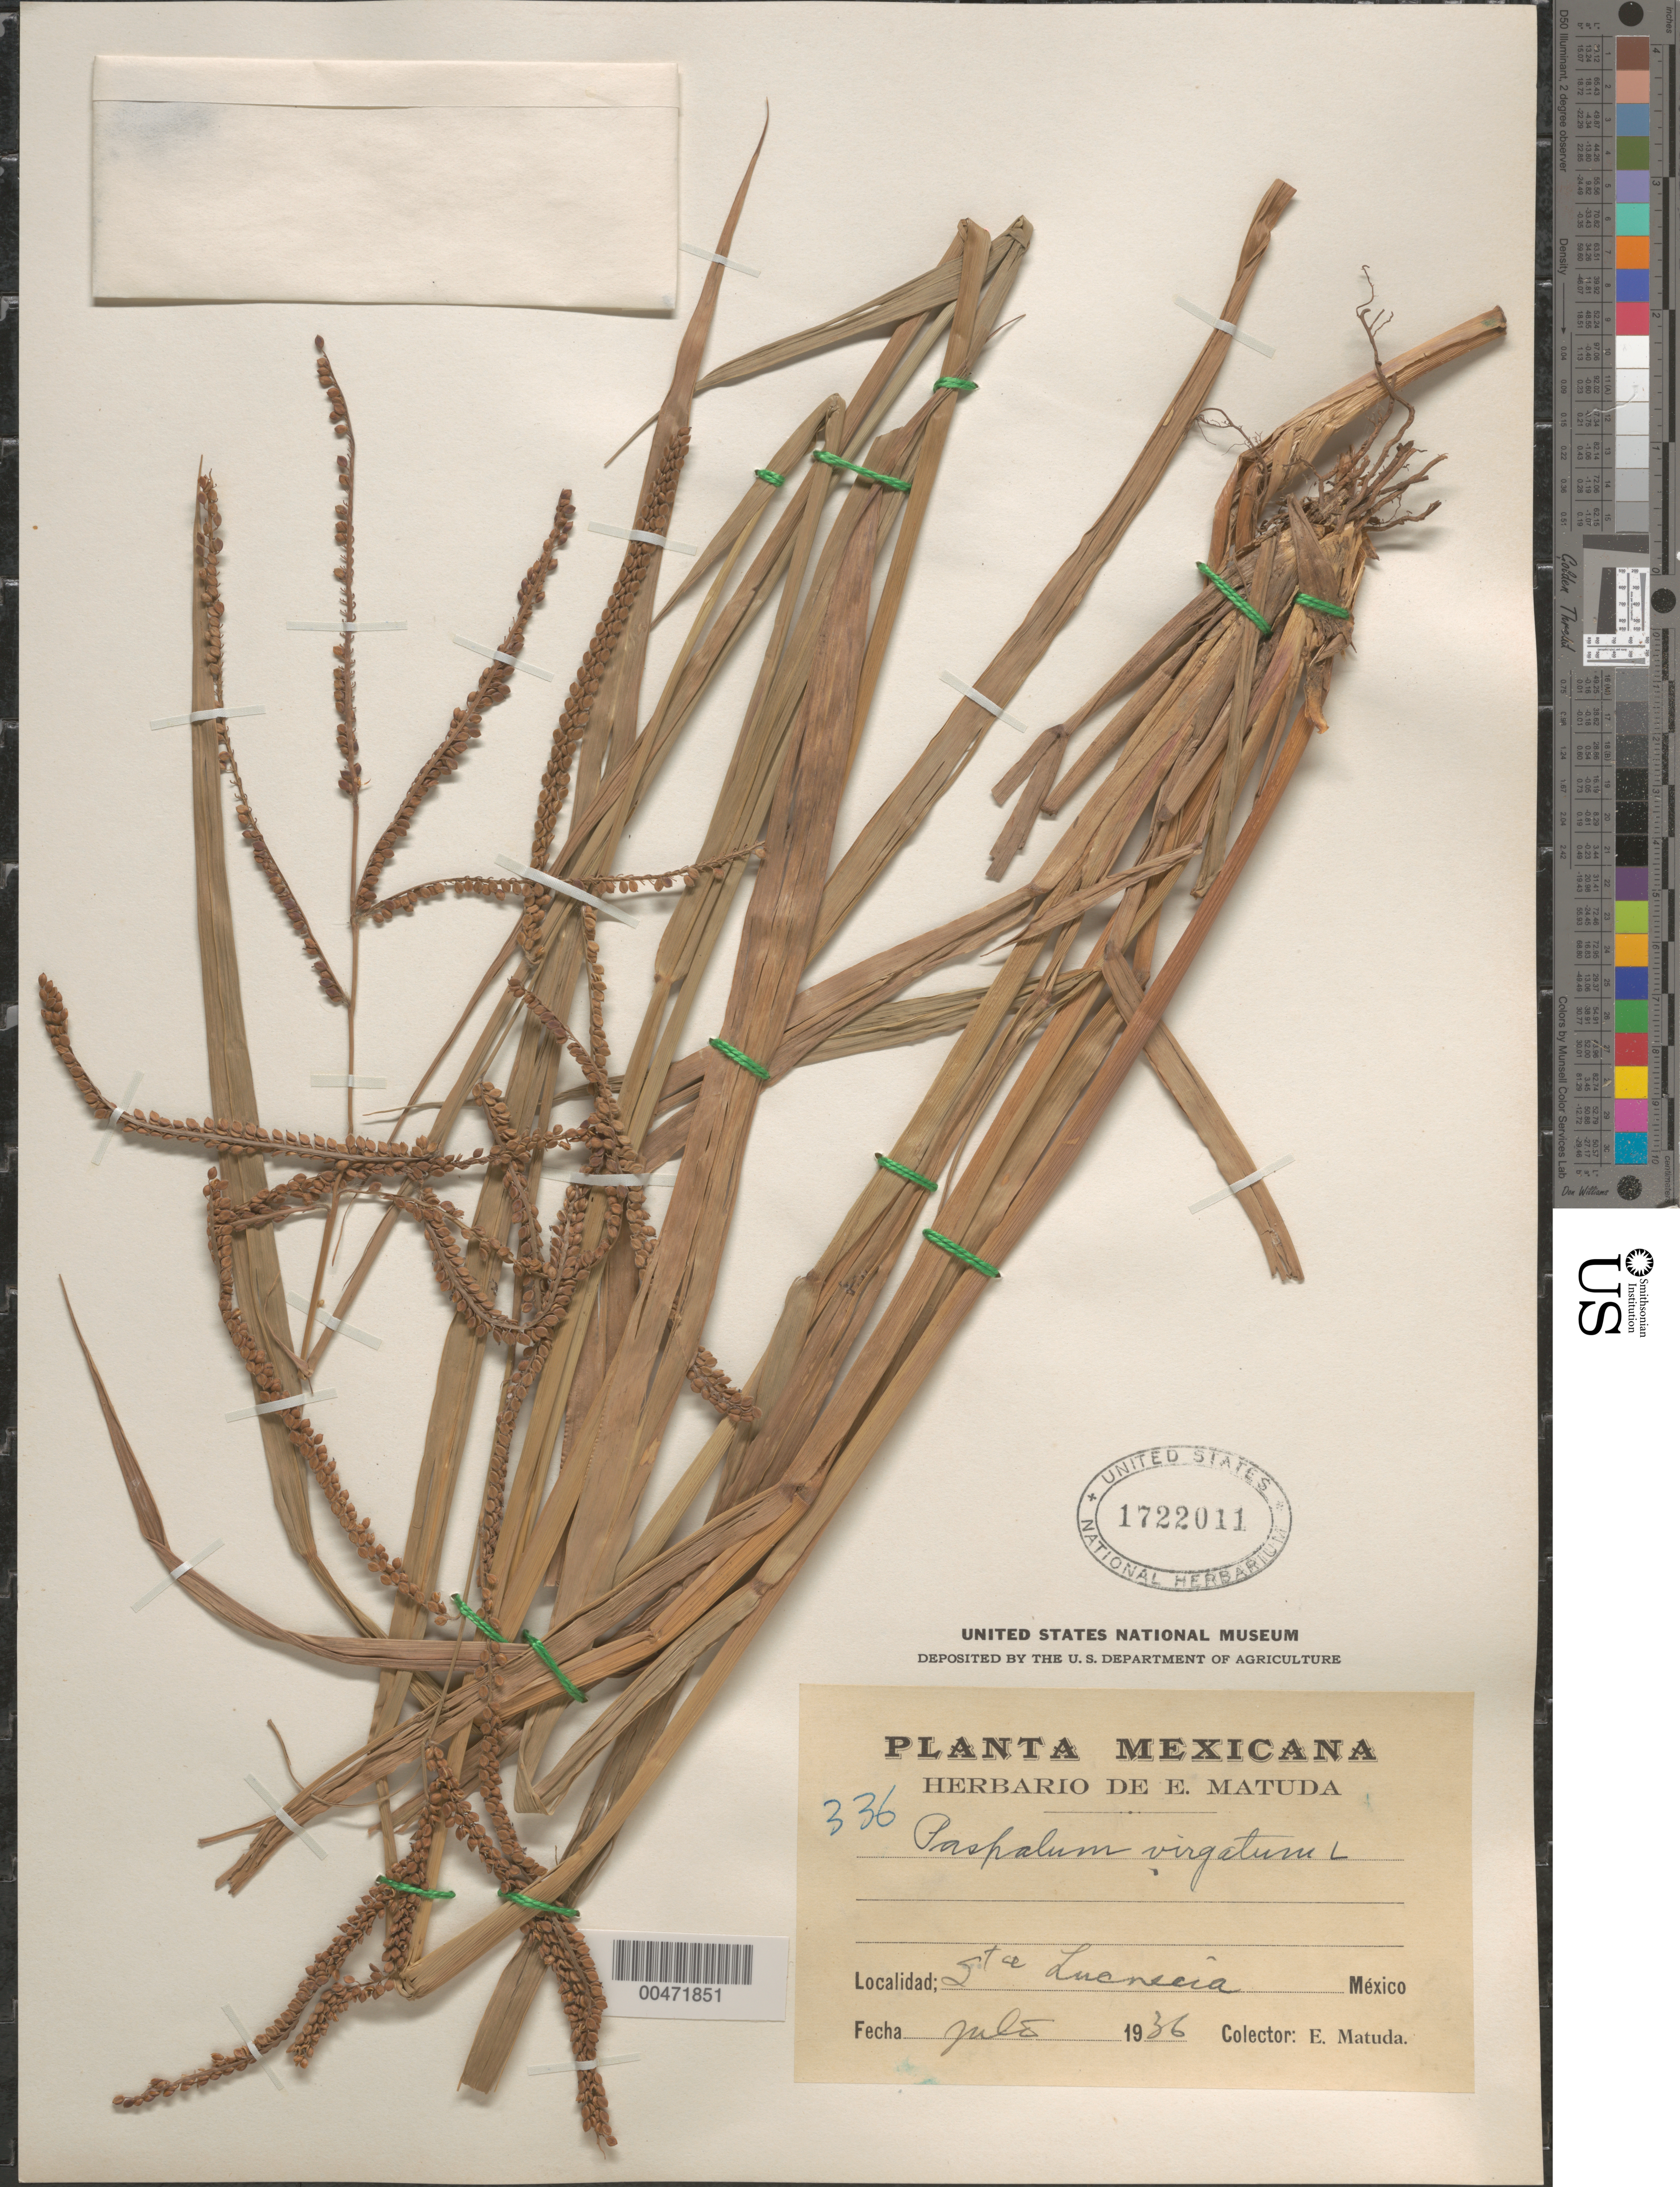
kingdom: Plantae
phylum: Tracheophyta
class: Liliopsida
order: Poales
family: Poaceae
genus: Paspalum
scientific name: Paspalum virgatum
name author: L.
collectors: E. Matuda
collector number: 336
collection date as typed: Jul 1936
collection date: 1936-07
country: Mexico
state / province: México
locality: Sta. Lucrecia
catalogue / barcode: US 1722011